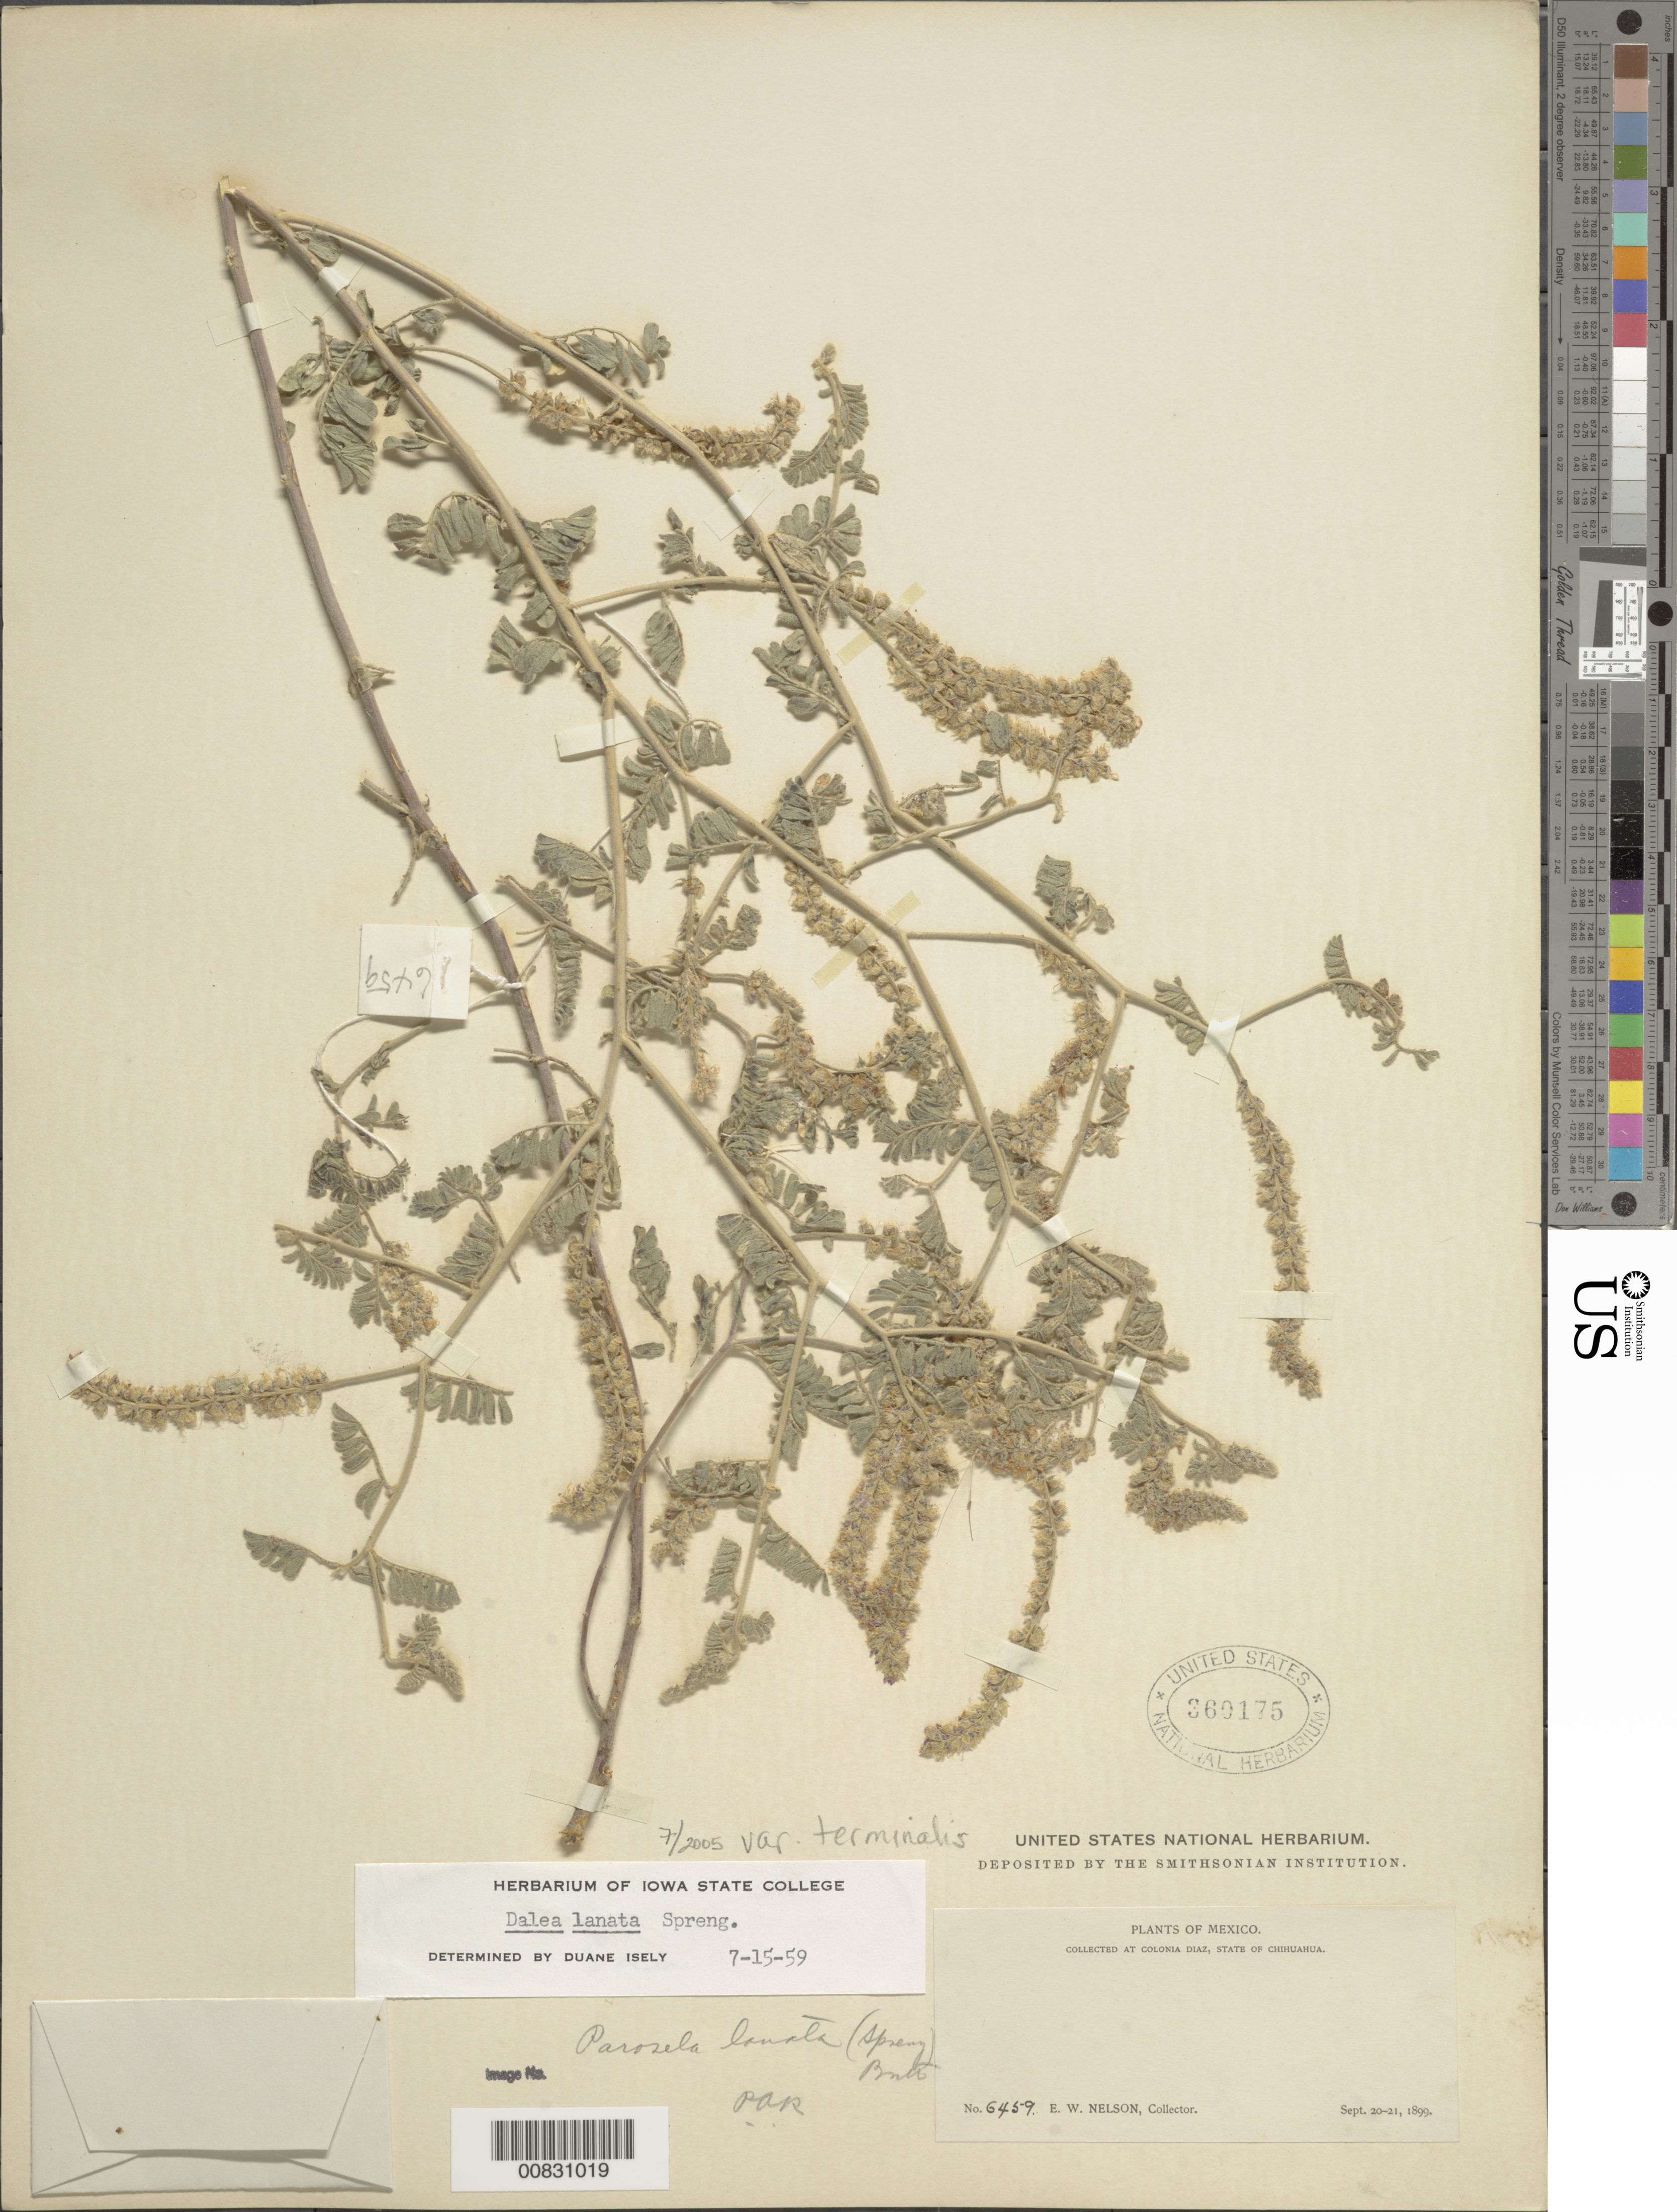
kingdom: Plantae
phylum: Tracheophyta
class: Magnoliopsida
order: Fabales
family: Fabaceae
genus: Dalea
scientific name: Dalea lanata var. terminalis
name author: (M.E. Jones) Barneby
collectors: E. W. Nelson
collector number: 6459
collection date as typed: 20 Sep 1899 to 21 Sep 1899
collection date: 1899-09-20/1899-09-21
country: Mexico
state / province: Chihuahua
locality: Colonia Díaz, Chihuahua.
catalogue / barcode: US 360175